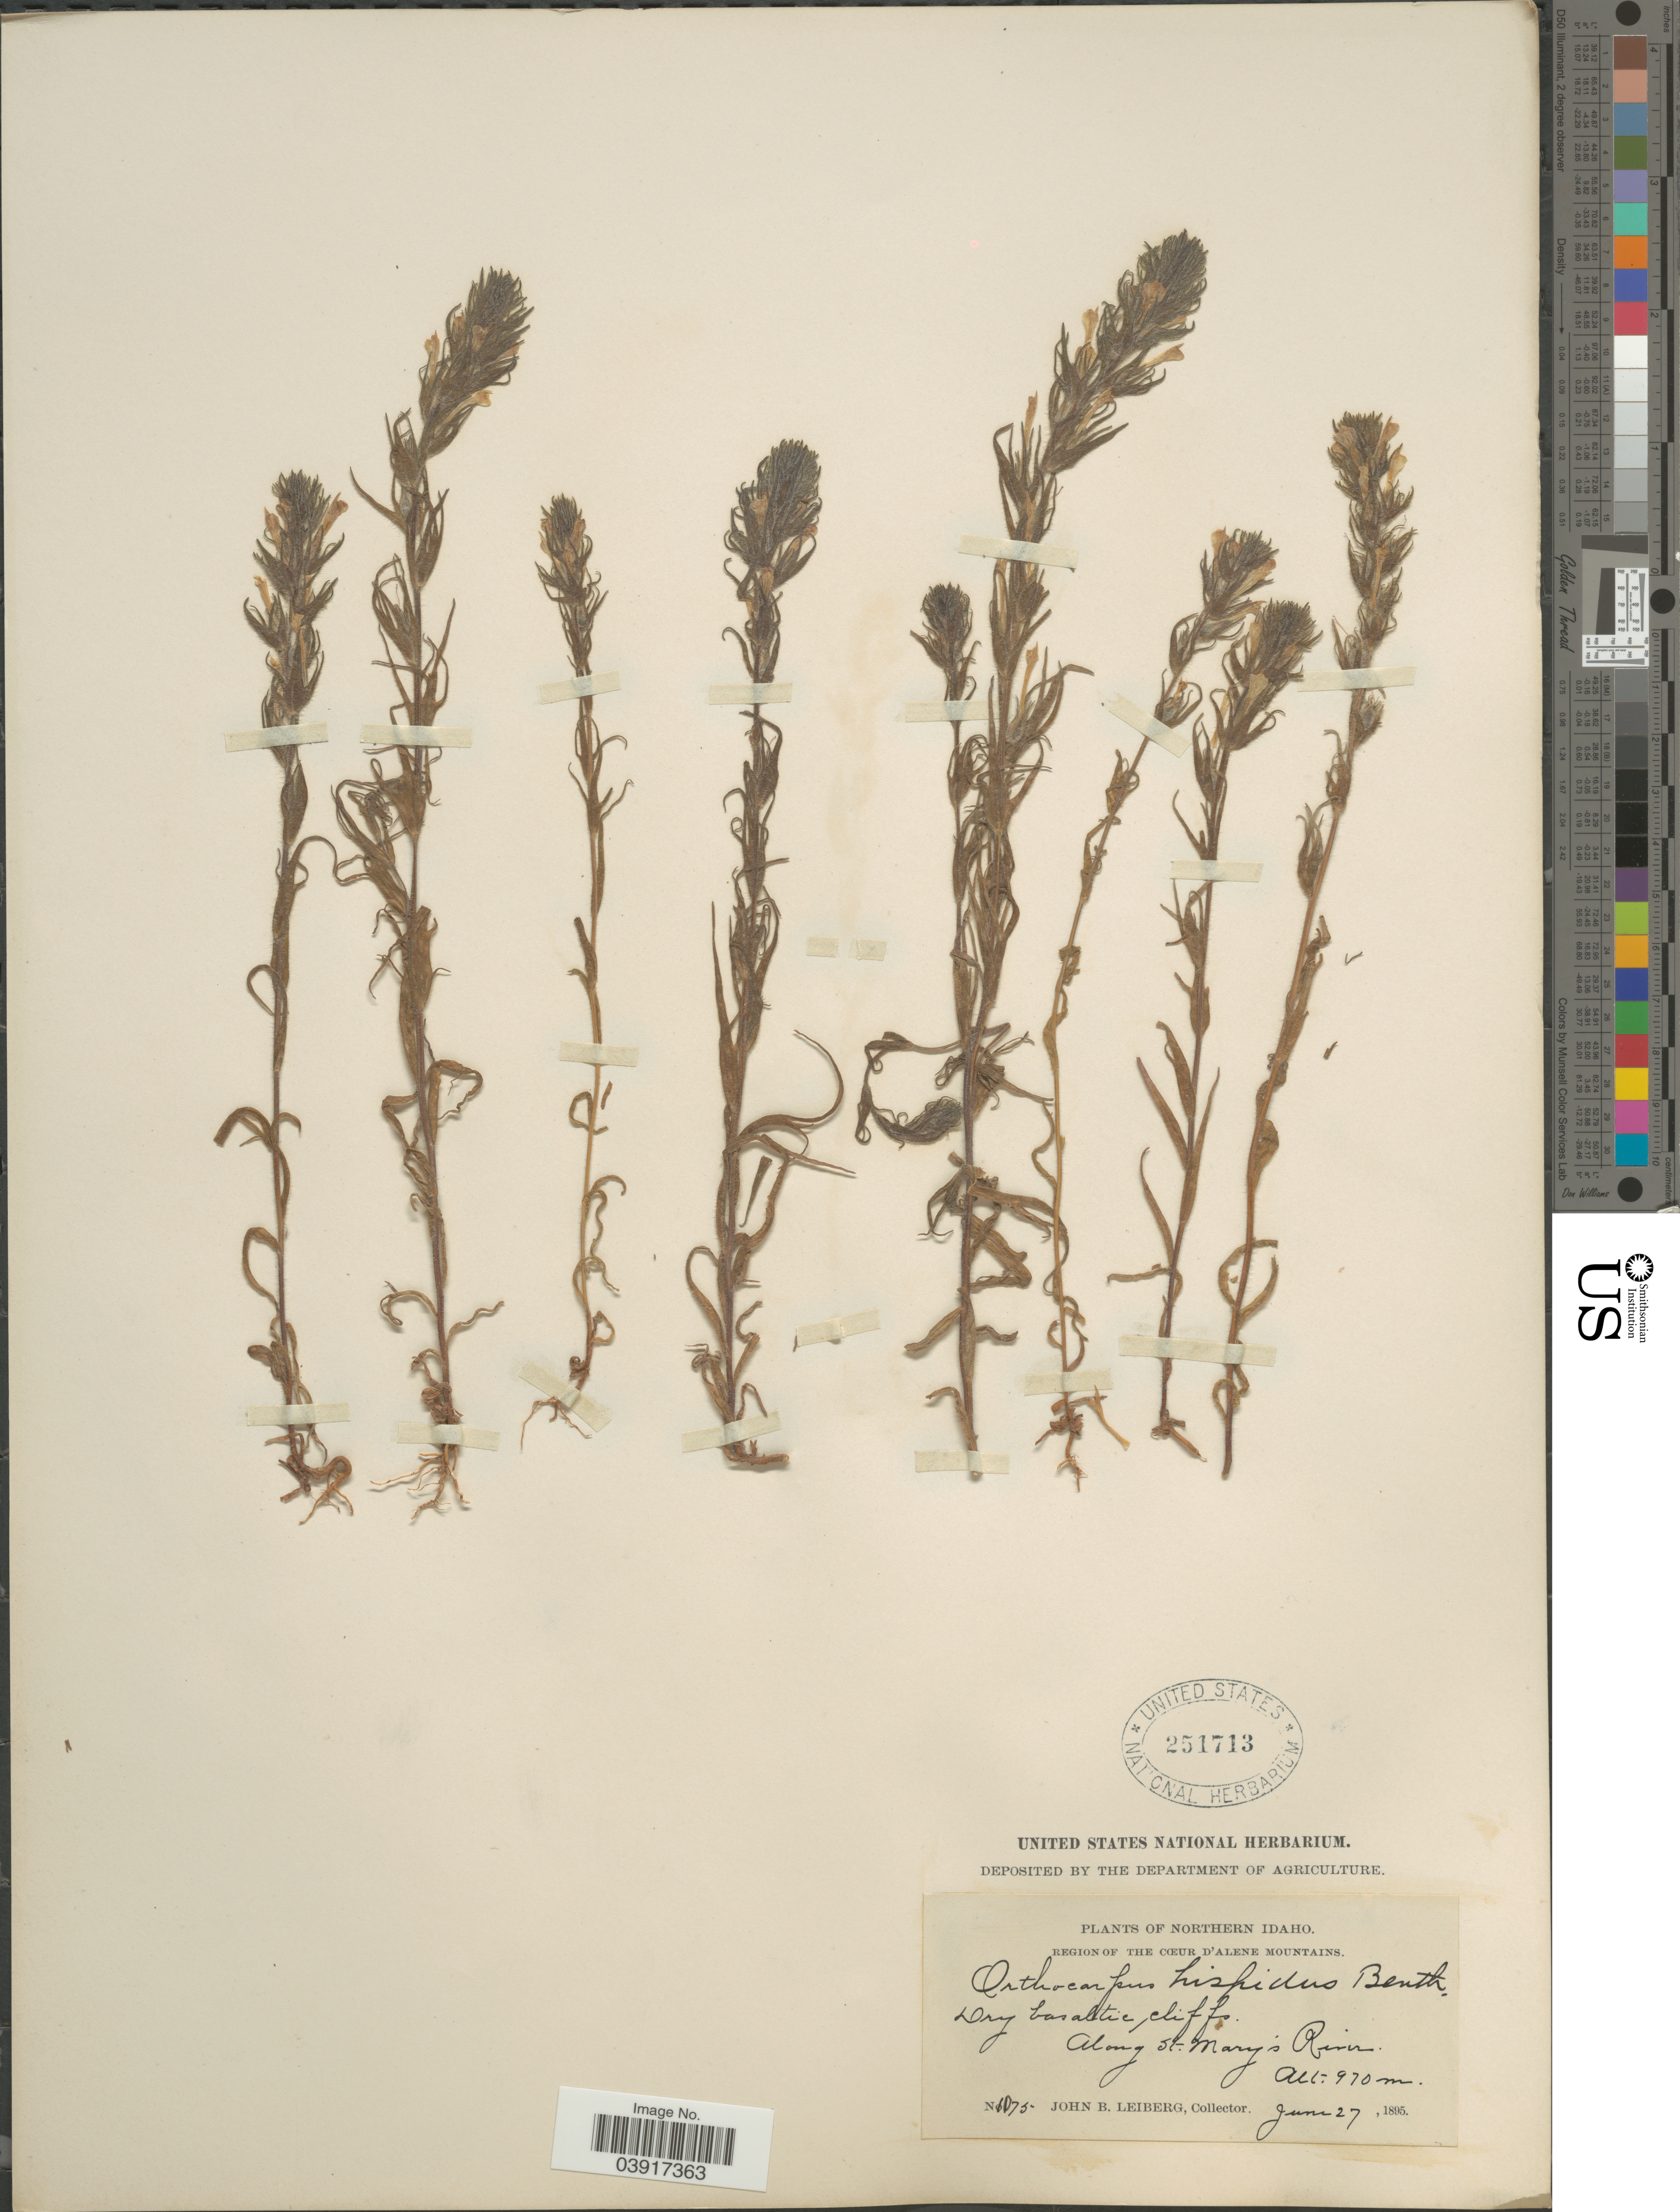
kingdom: Plantae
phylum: Tracheophyta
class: Magnoliopsida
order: Lamiales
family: Orobanchaceae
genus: Orthocarpus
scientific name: Orthocarpus hispidus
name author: Benth.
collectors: J. B. Leiberg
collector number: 1075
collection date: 1895-06-27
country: United States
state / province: Idaho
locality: Northern Idaho. Region of the Cæur d'Alene Mountains. Along St. Mary's River.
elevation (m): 970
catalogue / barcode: US 251713